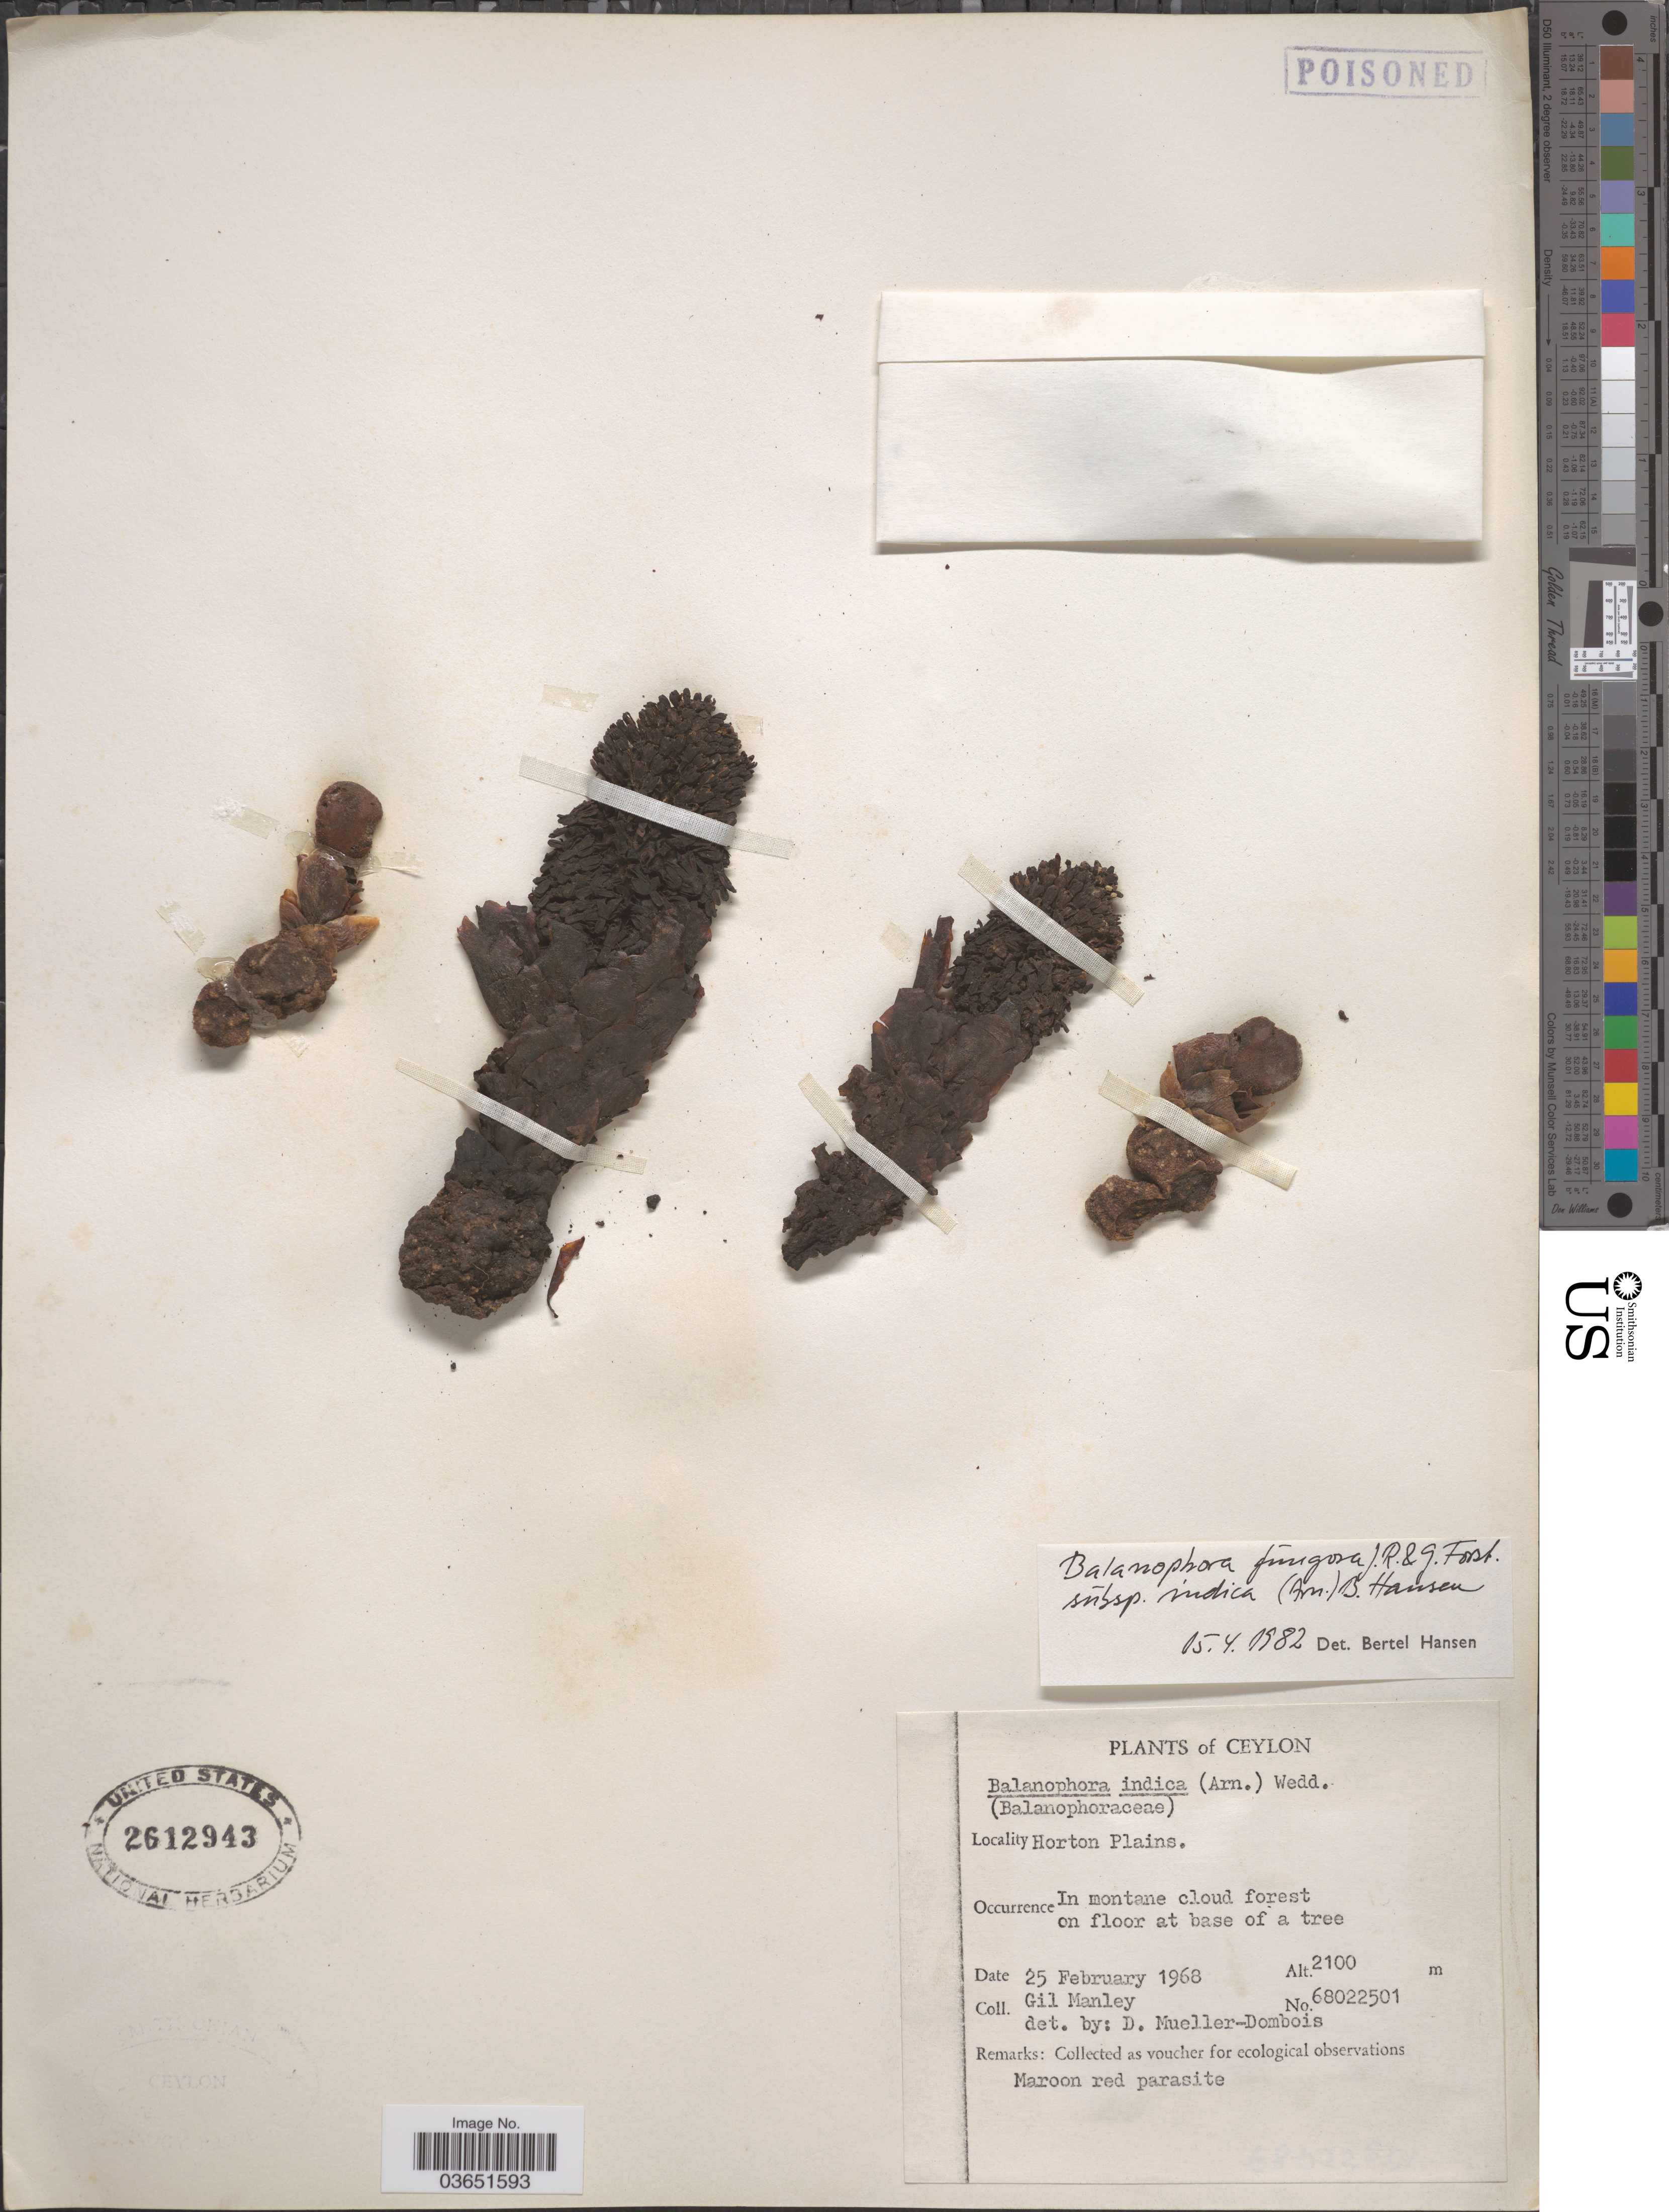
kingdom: Plantae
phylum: Tracheophyta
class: Magnoliopsida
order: Santalales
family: Balanophoraceae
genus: Balanophora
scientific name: Balanophora fungosa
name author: J.R. Forst. & G. Forst.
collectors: G. Manley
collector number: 68022501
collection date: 1968-02-25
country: Sri Lanka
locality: Ceylon. Horton Plains.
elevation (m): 2100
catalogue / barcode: US 2612943